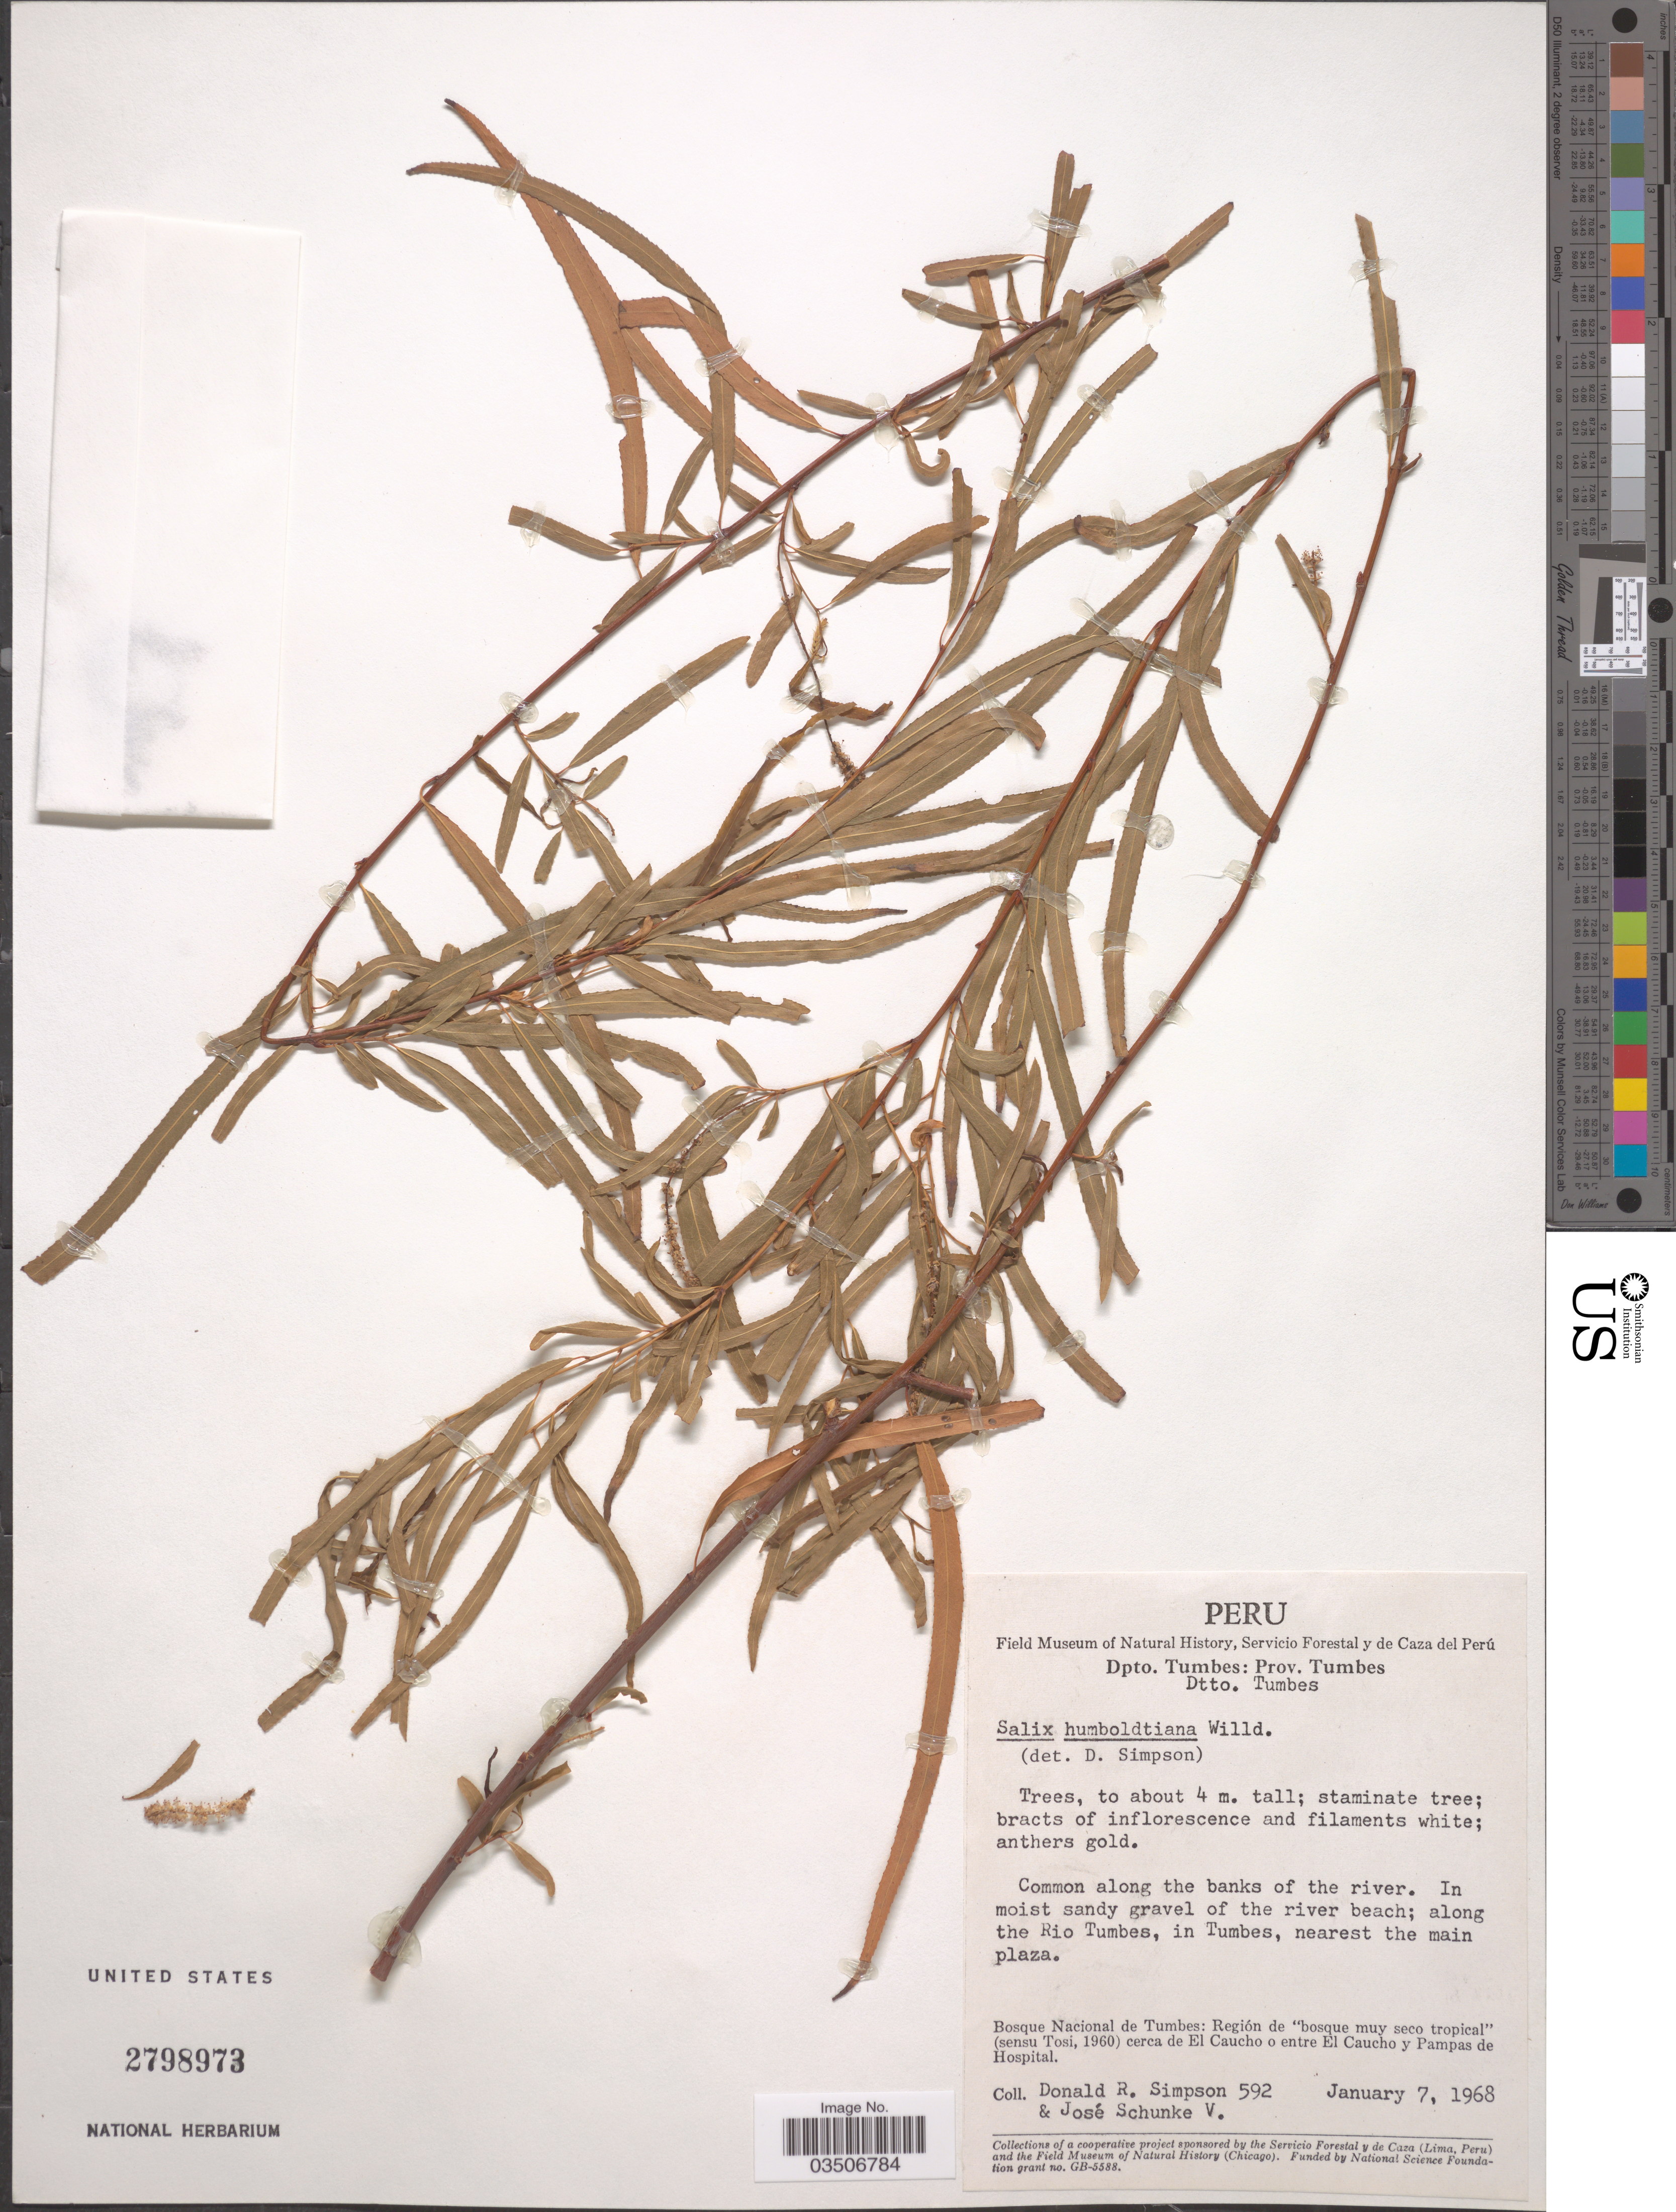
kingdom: Plantae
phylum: Tracheophyta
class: Magnoliopsida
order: Malpighiales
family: Salicaceae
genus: Salix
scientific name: Salix humboldtiana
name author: Willd.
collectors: D. R. Simpson & J. Schunke Vigo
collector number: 592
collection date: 1968-01-07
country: Peru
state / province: Tumbes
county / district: Tumbes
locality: Dpto. Tumbes: Prov. Tumbes. Dtto. Tumbes. In moist sandy gravel of the river beach; along the Rio Tumbes, in Tumbes, nearest the main plaza. Bosque Nacional de Tumbes: Región de "bosque muy seco tropical" (sensu Tosi, 1960) cerca de El Caucho o entre El Caucho y Pampas de Hospital.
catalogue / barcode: US 2798973